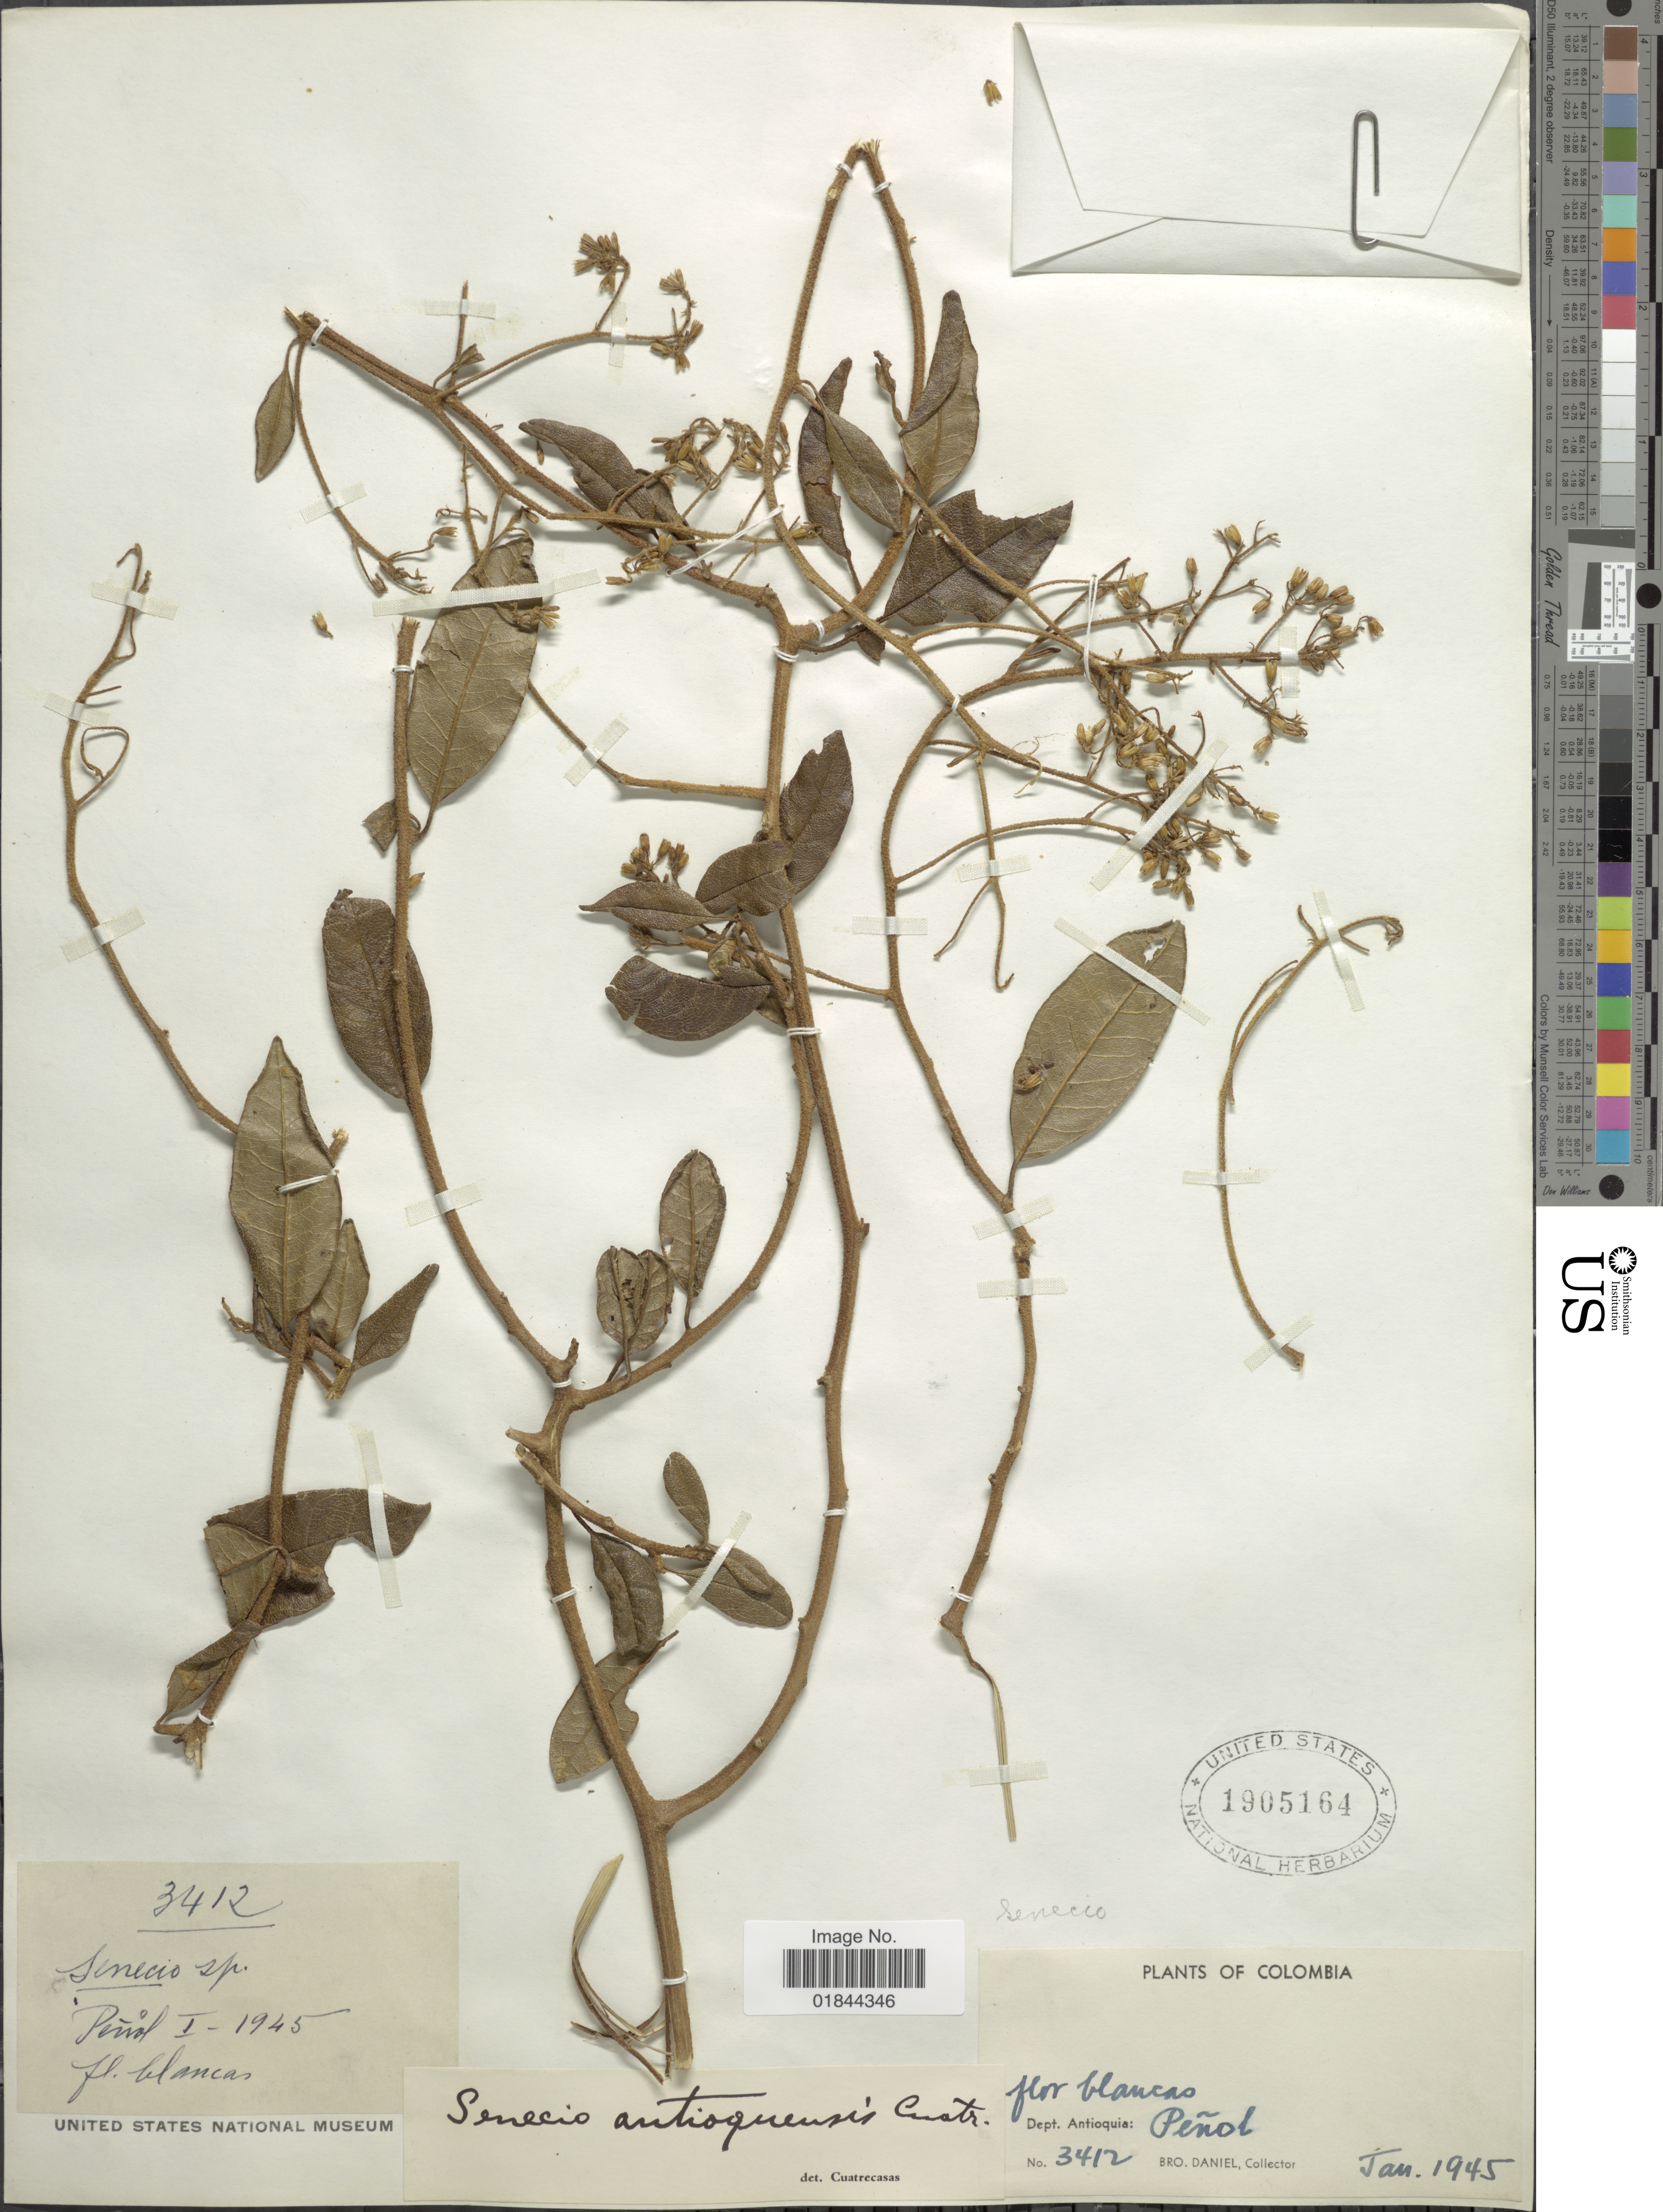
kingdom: Plantae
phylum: Tracheophyta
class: Magnoliopsida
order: Asterales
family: Asteraceae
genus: Pentacalia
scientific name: Pentacalia antioquensis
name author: (Cuatrec.) Cuatrec.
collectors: Bro. Daniel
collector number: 3412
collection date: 1945-01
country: Colombia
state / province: Antioquia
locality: Dept. Antioquia: Peñol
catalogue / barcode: US 1905164